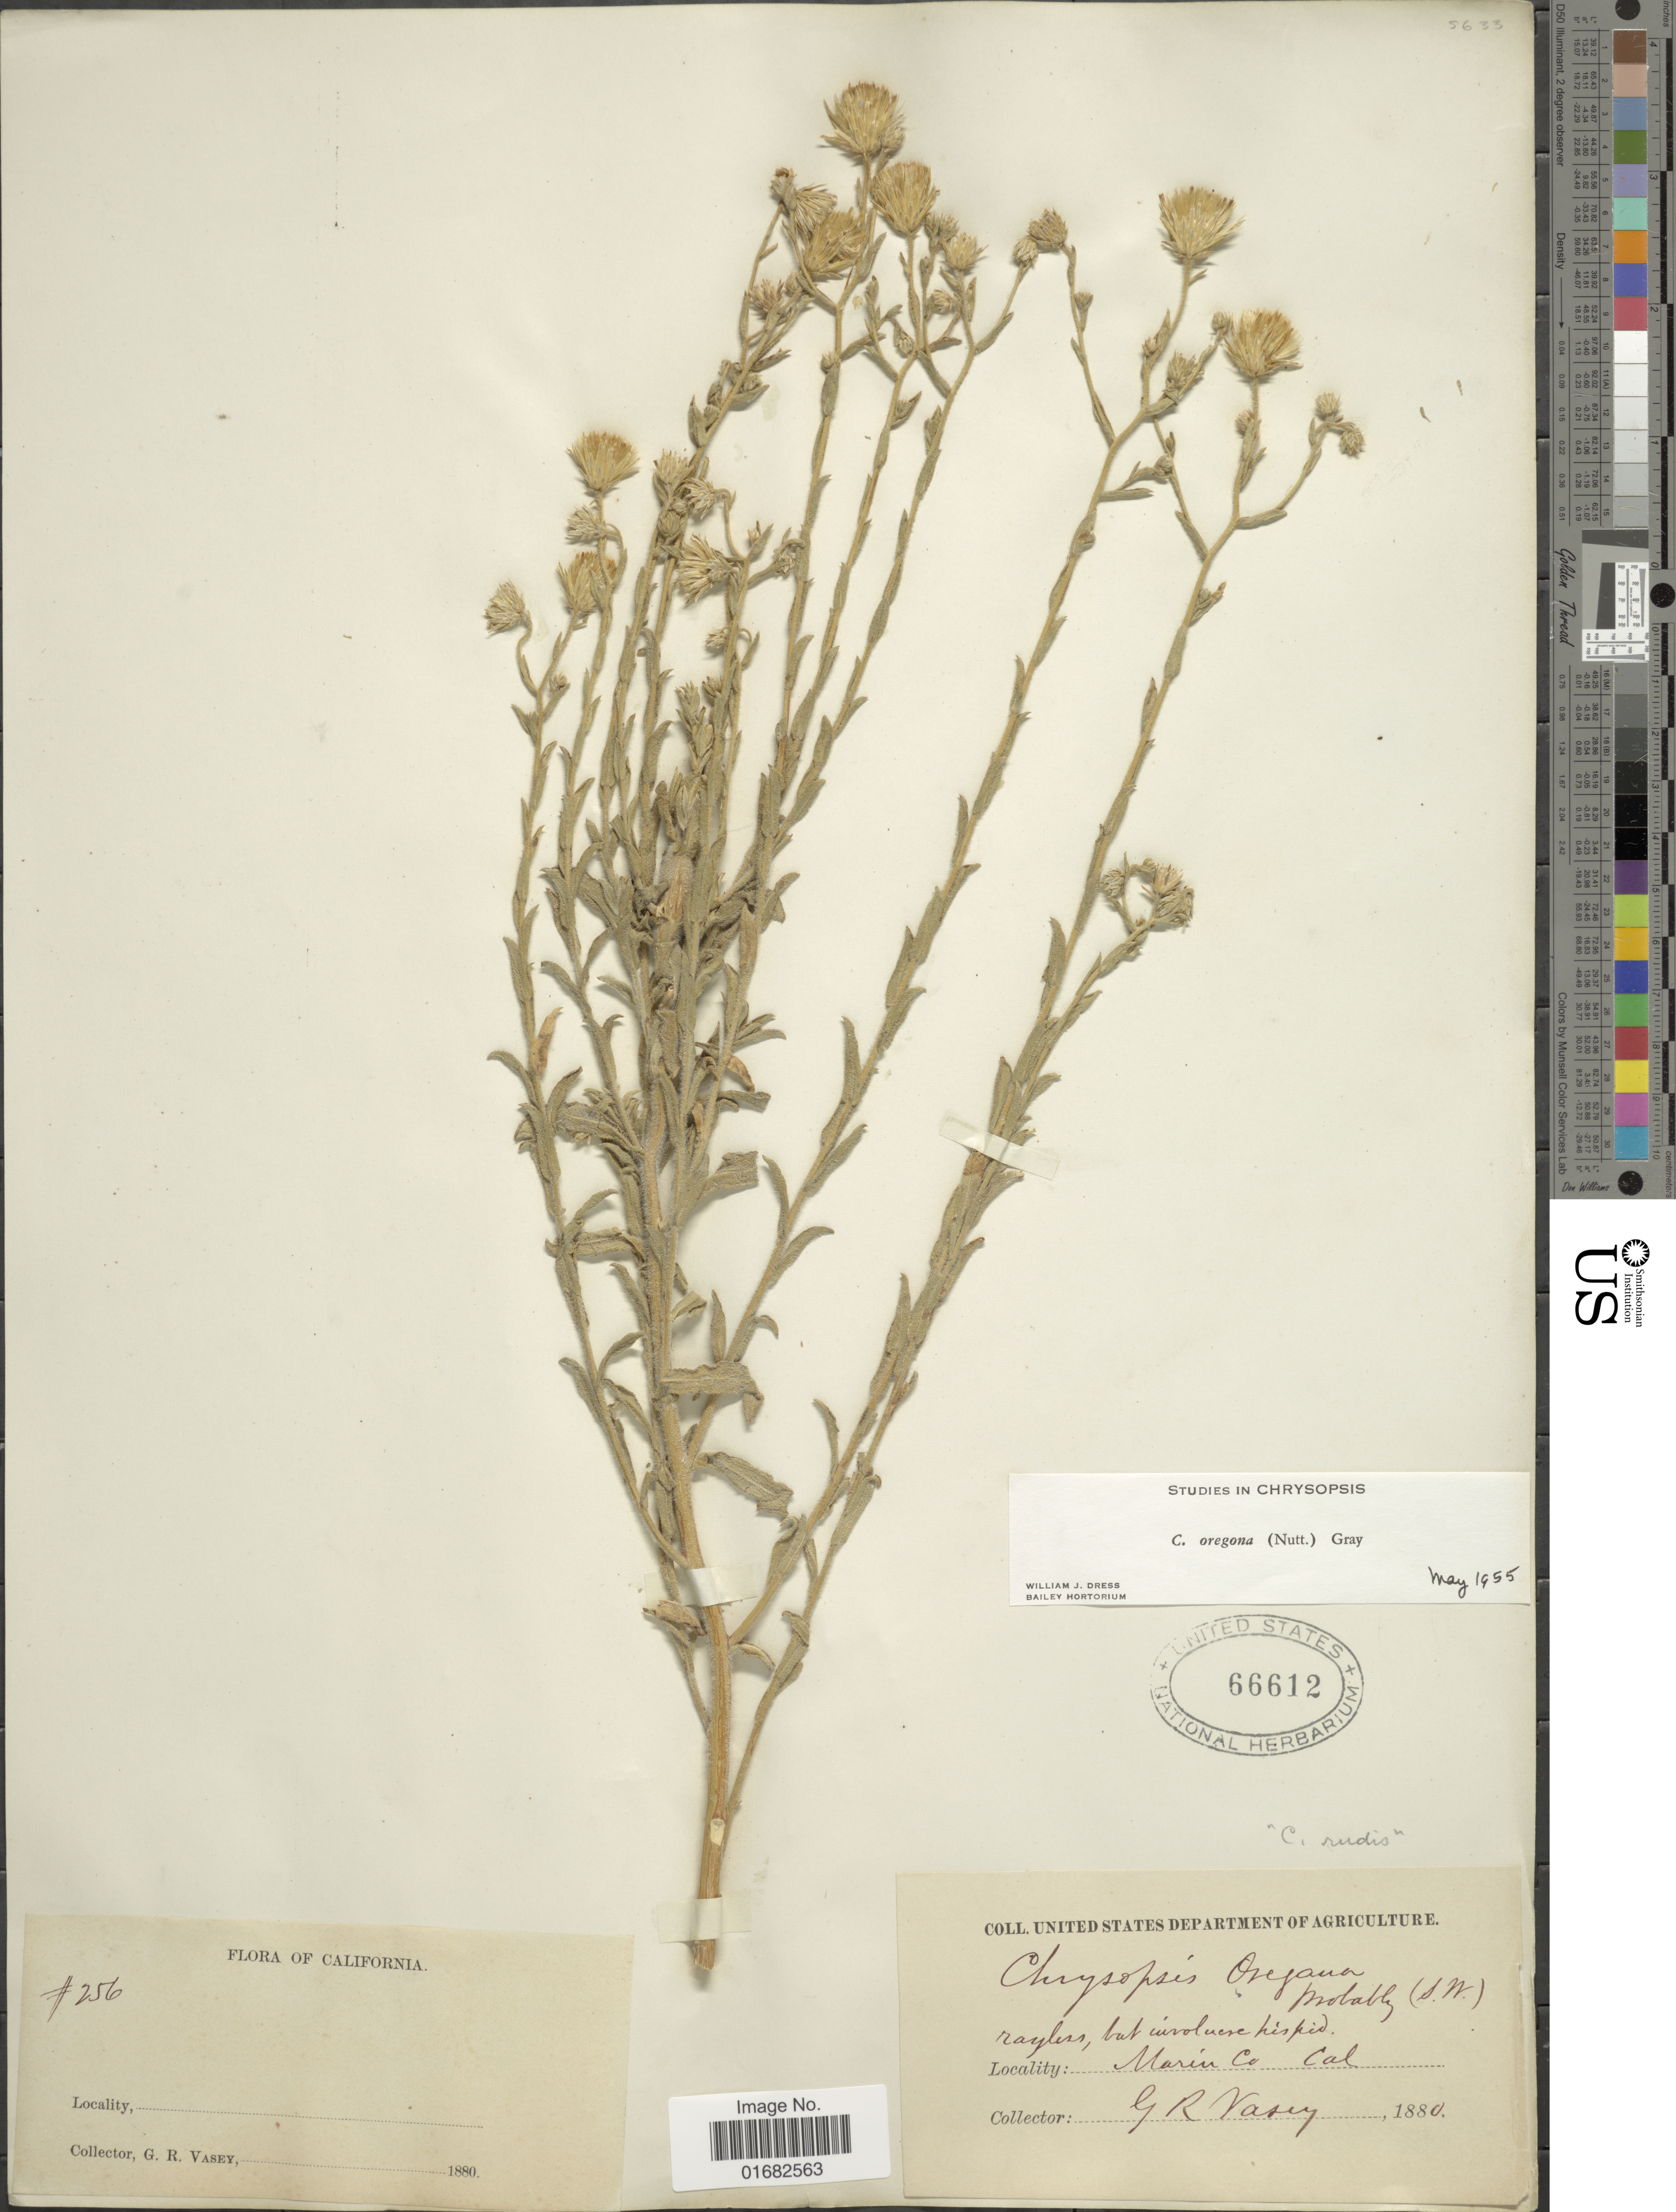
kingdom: Plantae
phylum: Tracheophyta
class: Magnoliopsida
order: Asterales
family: Asteraceae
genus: Heterotheca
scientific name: Heterotheca oregona var. rudis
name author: (Greene) Semple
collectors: G. R. Vasey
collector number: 256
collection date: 1880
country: United States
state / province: California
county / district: Marin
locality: Marin Co.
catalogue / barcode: US 66612